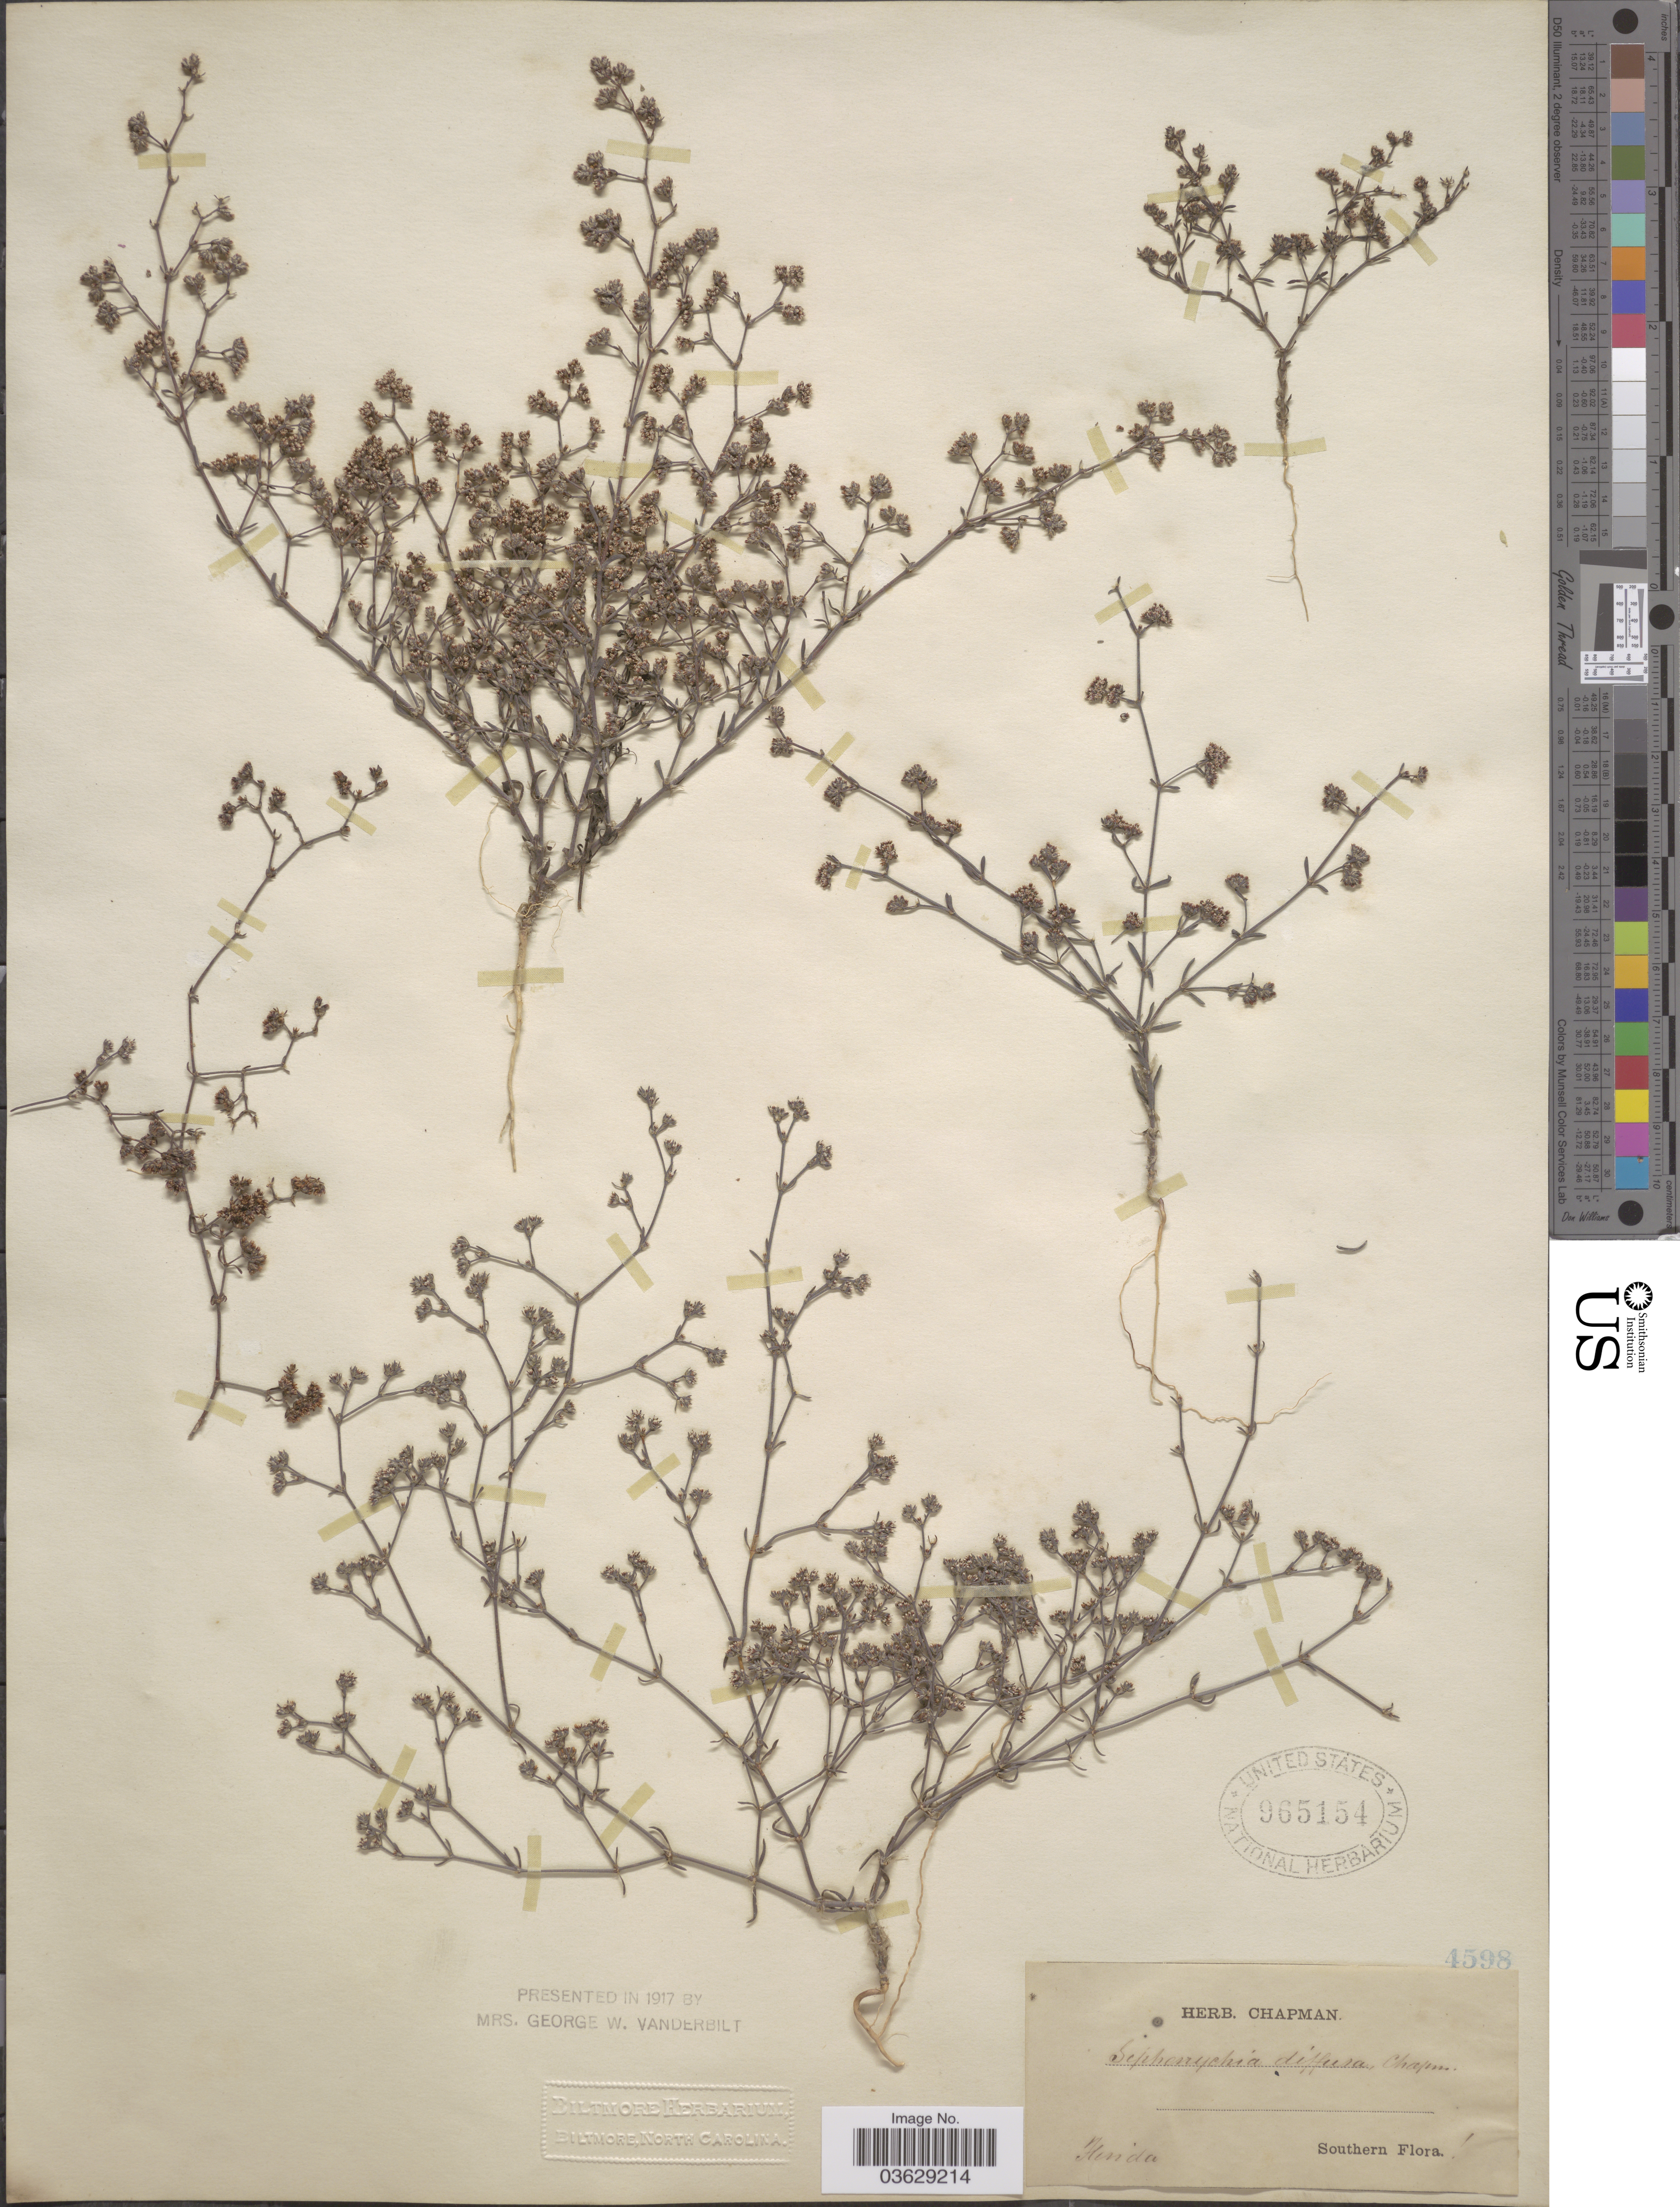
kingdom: Plantae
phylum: Tracheophyta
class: Magnoliopsida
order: Caryophyllales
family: Caryophyllaceae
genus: Paronychia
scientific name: Paronychia patula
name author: Shinners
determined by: Strong, Mark T., (BOT), Smithsonian Institution - National Museum of Natural History (UNITED STATES)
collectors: ex herb. Chapman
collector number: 4598?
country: United States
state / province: Florida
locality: Southern.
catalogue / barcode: US 965154